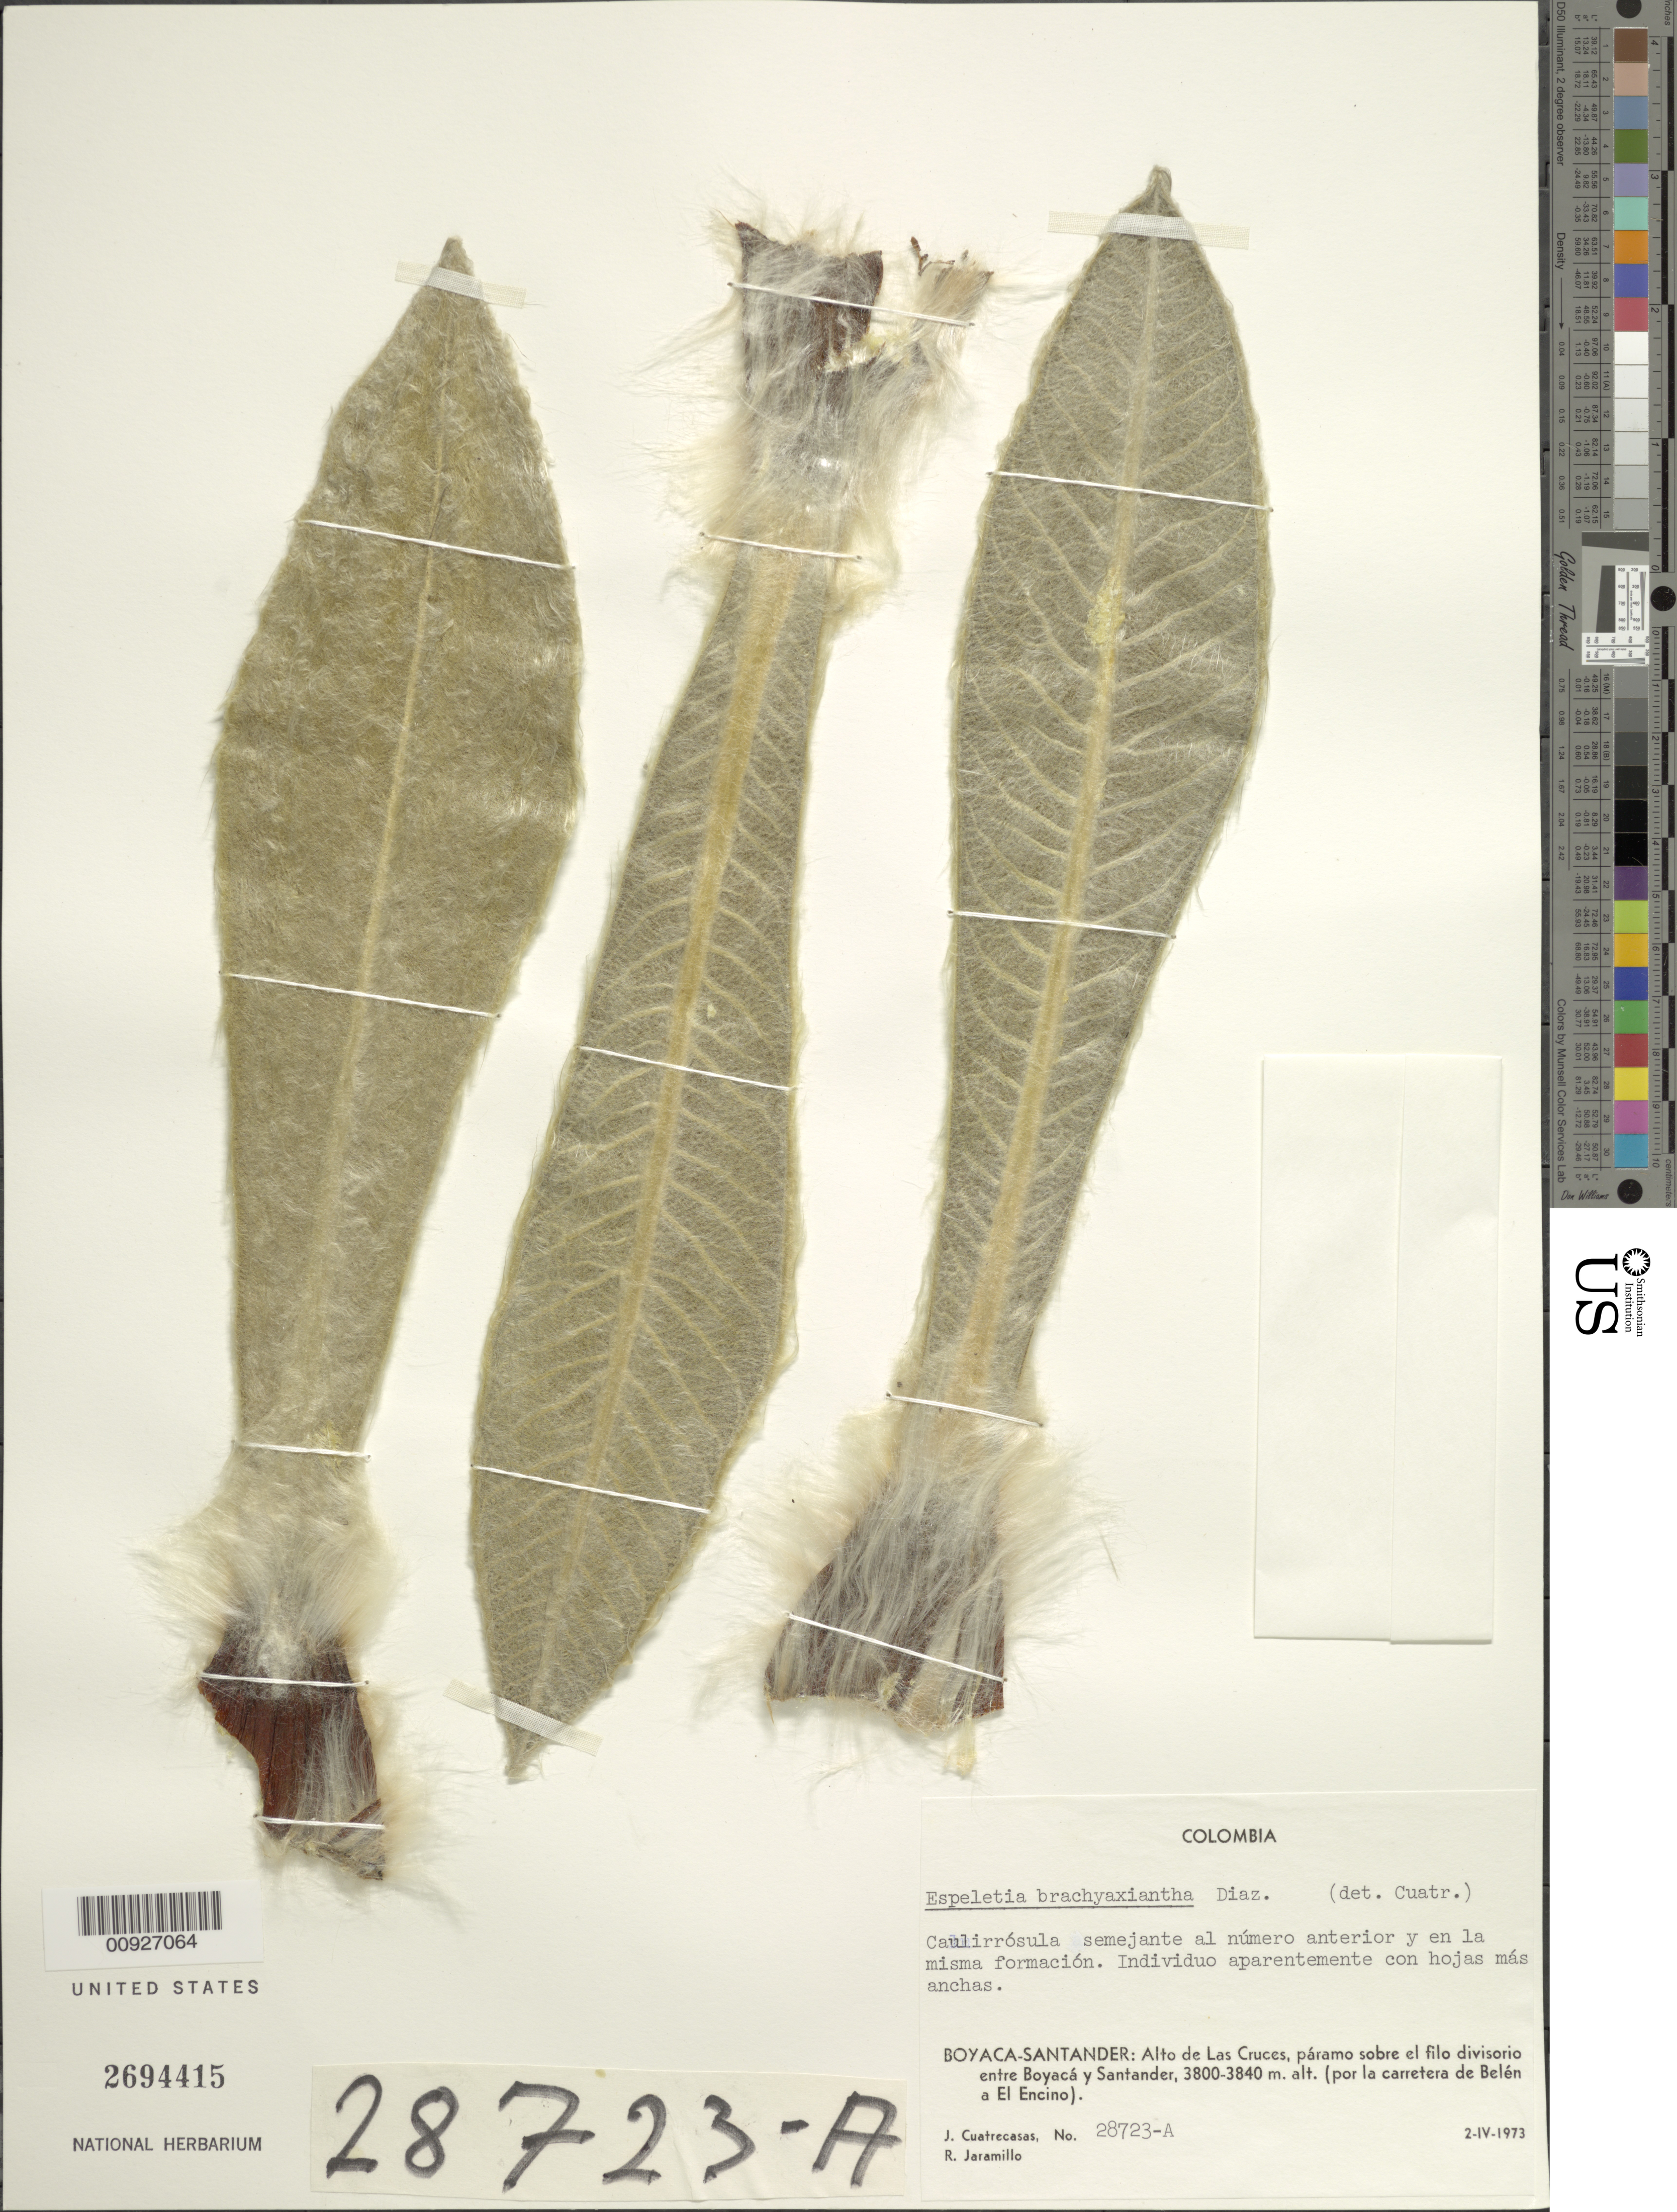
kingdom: Plantae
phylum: Tracheophyta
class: Magnoliopsida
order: Asterales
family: Asteraceae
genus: Espeletia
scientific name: Espeletia brachyaxiantha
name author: S. Díaz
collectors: J. Cuatrecasas & R. Jaramillo M.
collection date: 1973-04-02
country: Colombia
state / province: Boyacá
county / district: Santander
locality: Alto de Las Cruces, páramo sobre el filo divisorio entre Boyacá y Santander, (por la carretera de Belén a El Encino).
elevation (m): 3800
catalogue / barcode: US 2694415